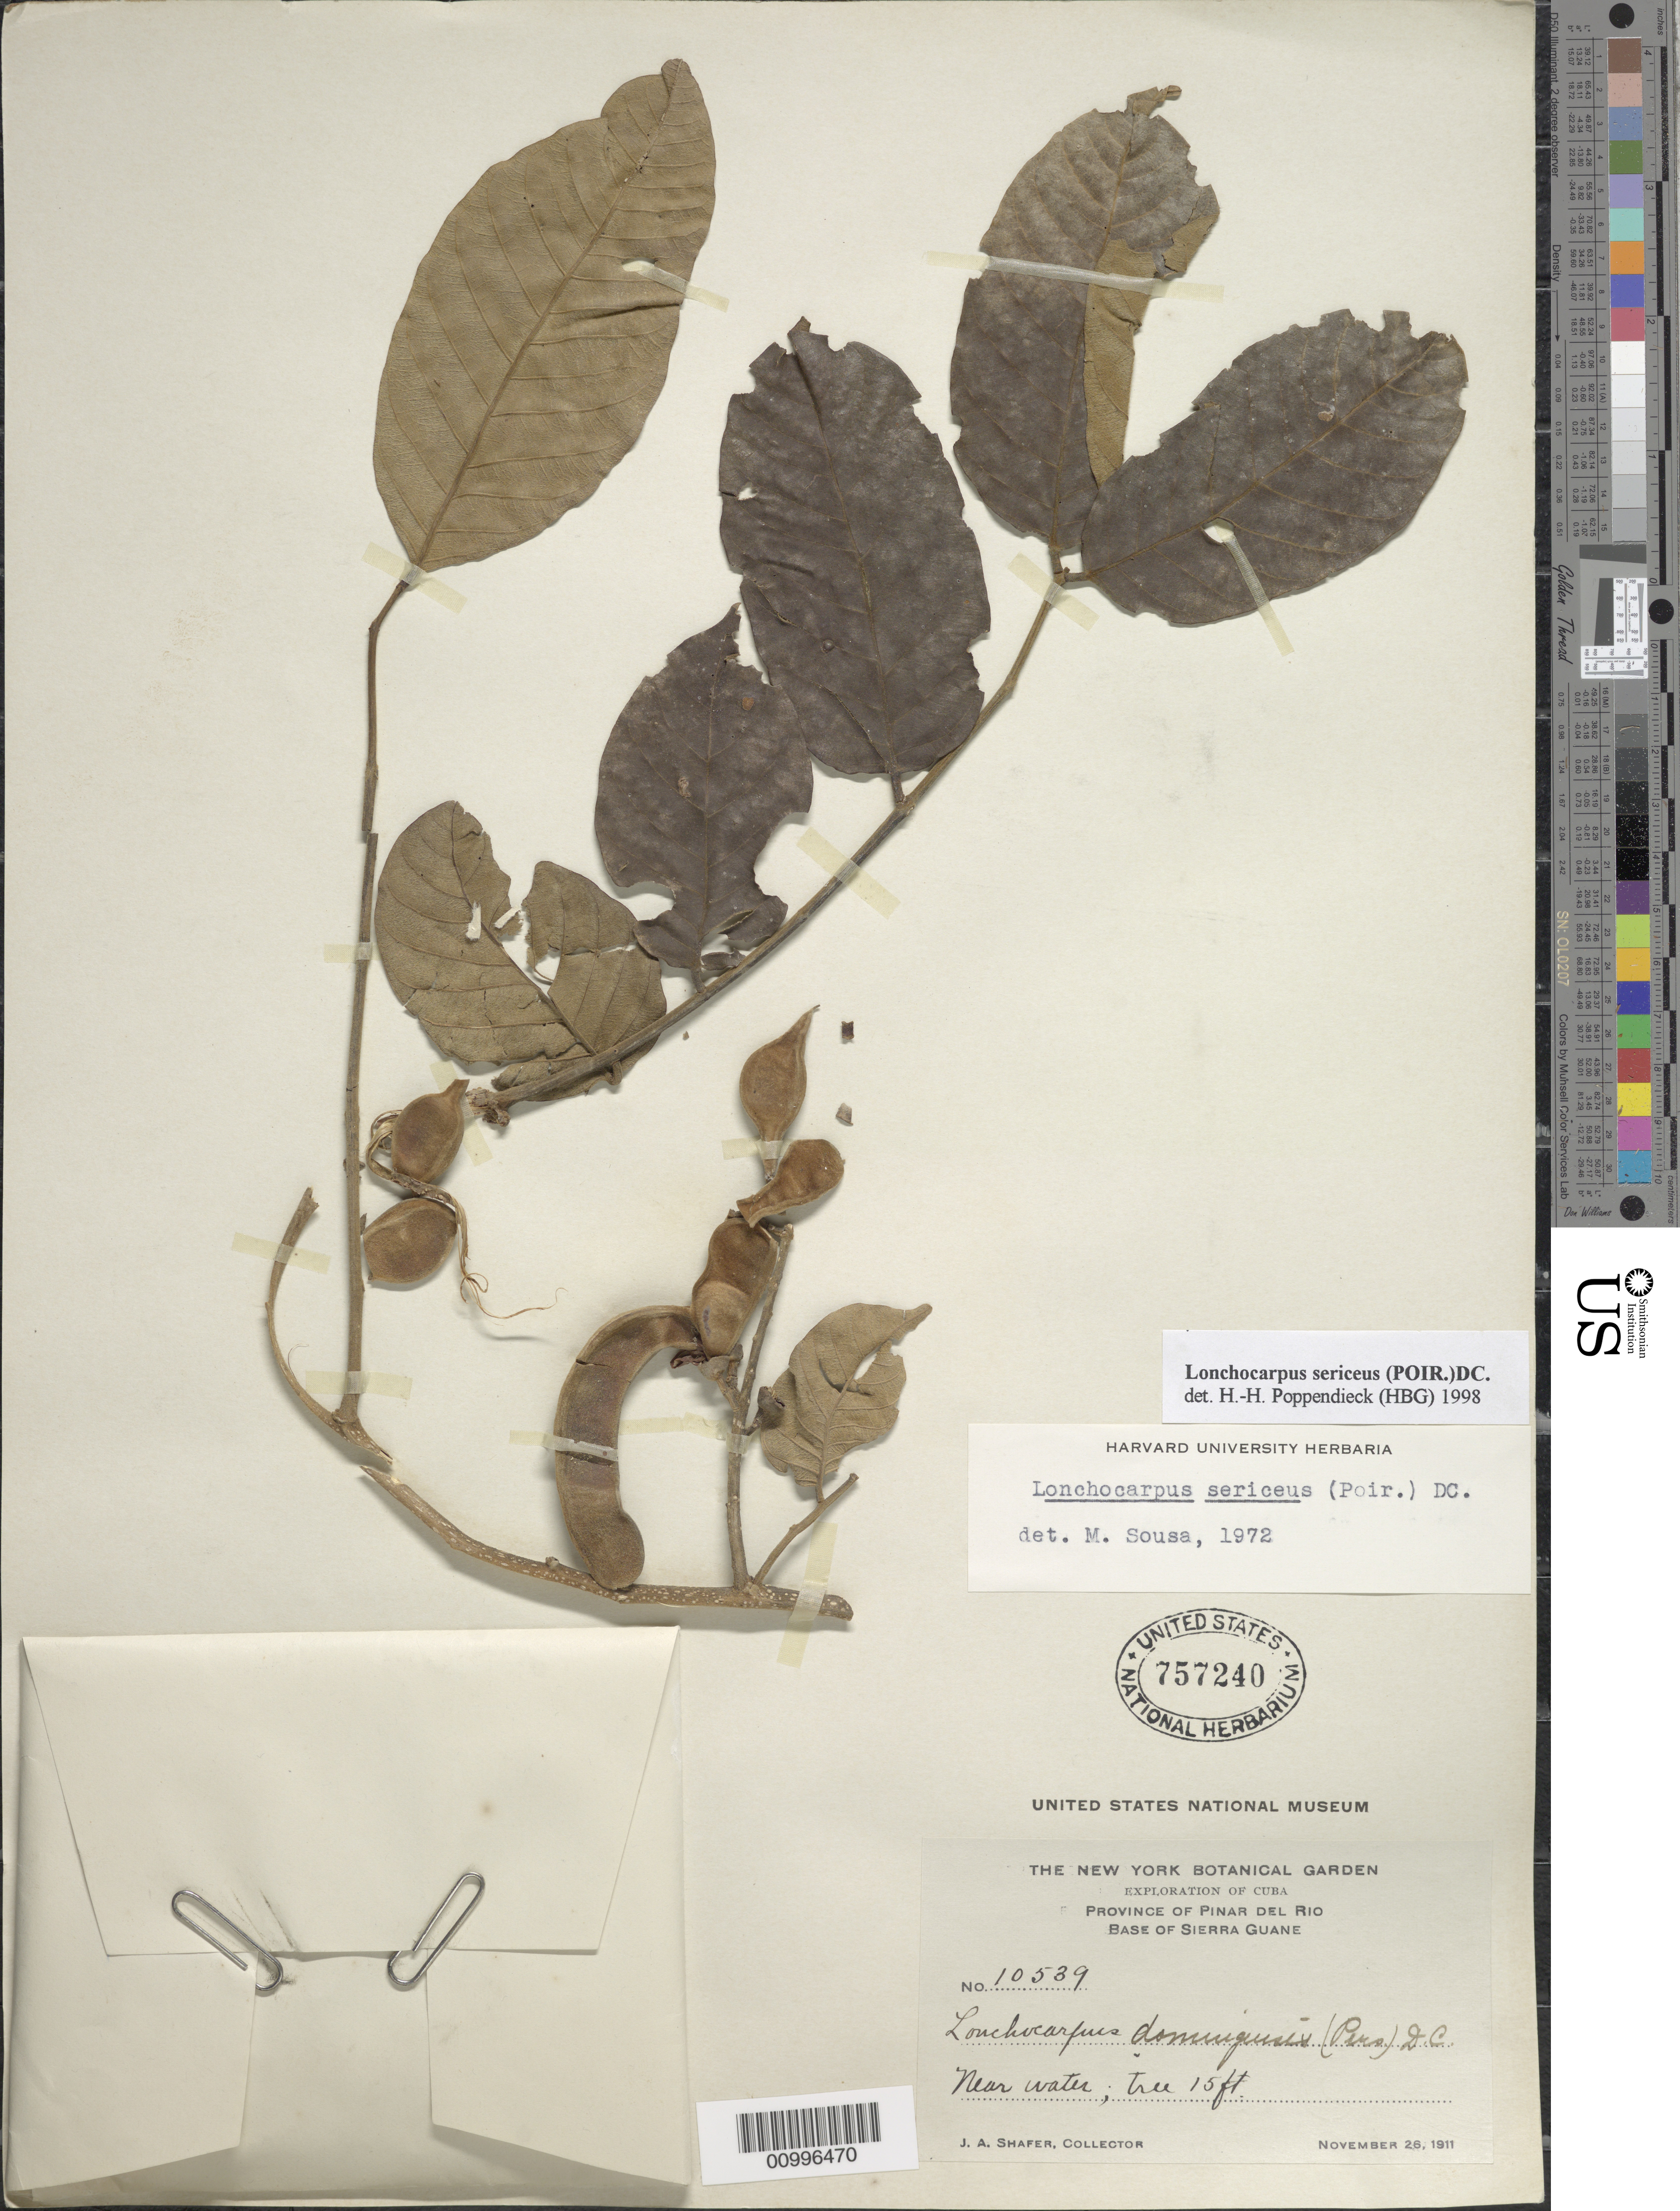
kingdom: Plantae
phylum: Tracheophyta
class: Magnoliopsida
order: Fabales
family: Fabaceae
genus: Lonchocarpus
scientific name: Lonchocarpus sericeus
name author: (Poir.) Kunth ex DC.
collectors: J. A. Shafer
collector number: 10539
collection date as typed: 26 Nov 1911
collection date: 1911-11-26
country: Cuba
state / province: Pinar del Rio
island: Cuba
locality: Near water, tree 15 ft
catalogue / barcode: US 757240